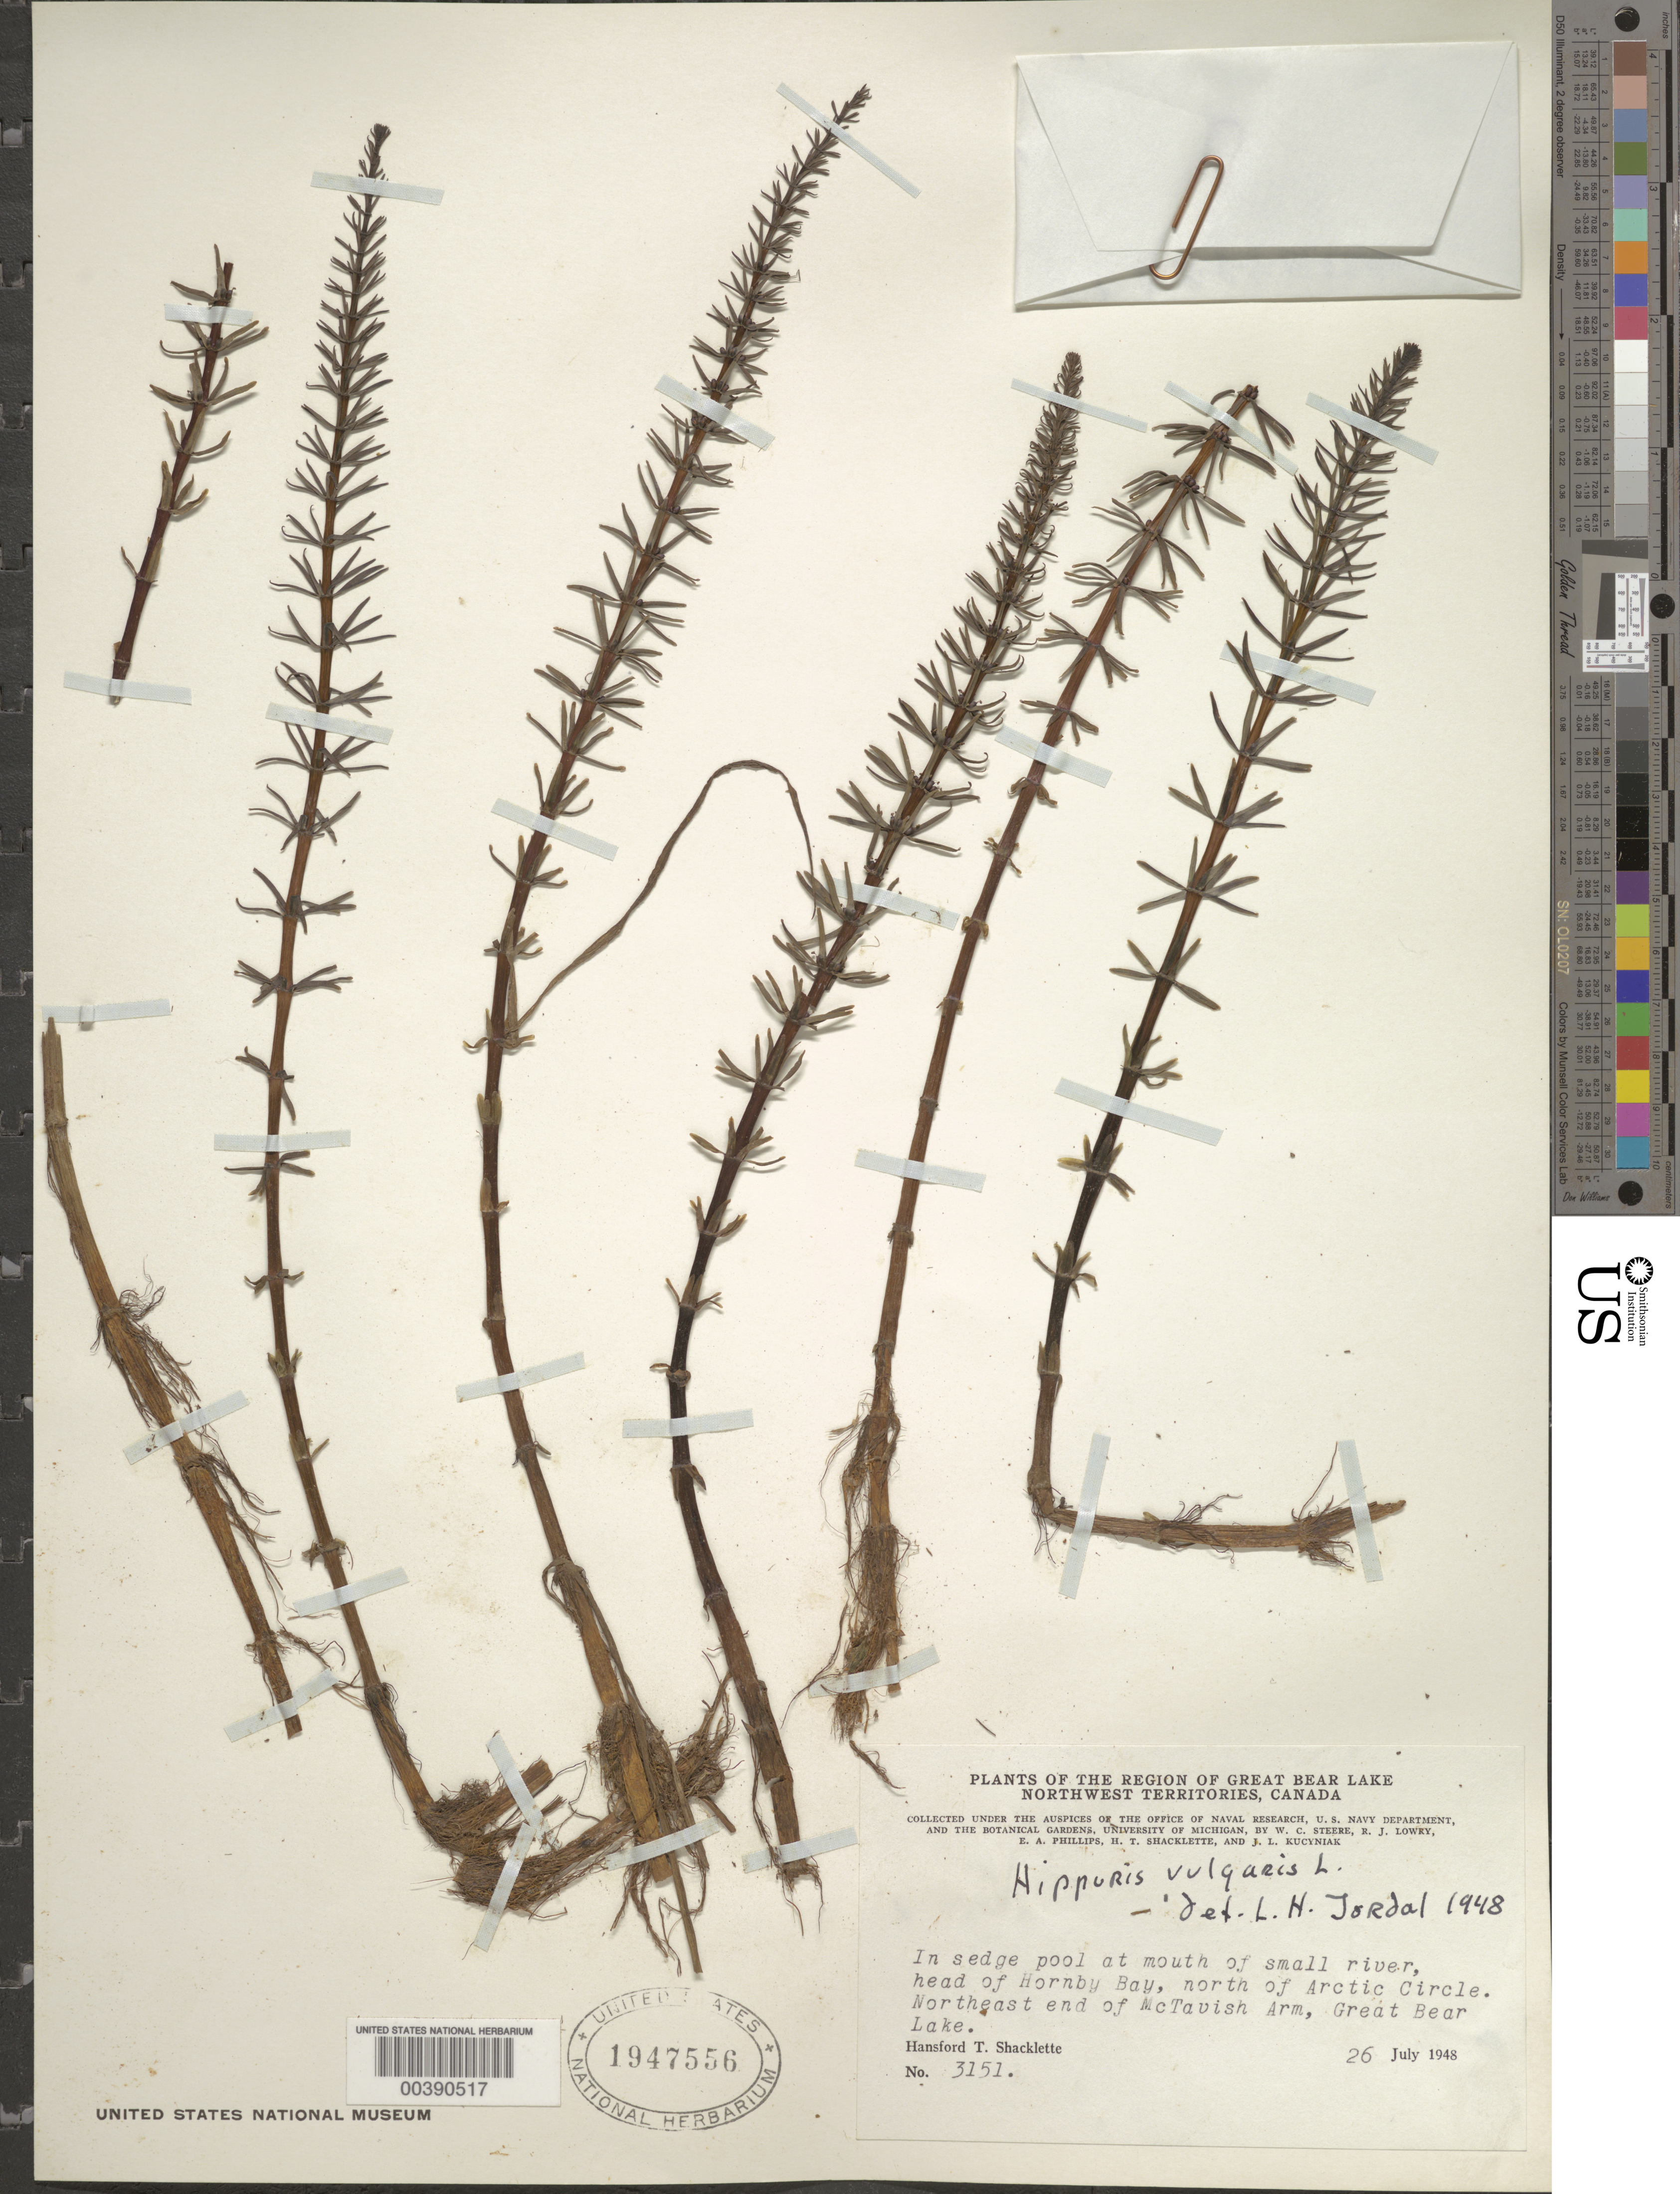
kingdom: Plantae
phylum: Tracheophyta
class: Magnoliopsida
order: Lamiales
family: Plantaginaceae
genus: Hippuris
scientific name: Hippuris vulgaris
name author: L.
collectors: H. Shacklette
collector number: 3151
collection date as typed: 26 Jul 1948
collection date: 1948-07-26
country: Canada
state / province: Northwest Territories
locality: Great bear lake, ne end of mctavish arm, head of hornby bay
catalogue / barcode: US 1947556